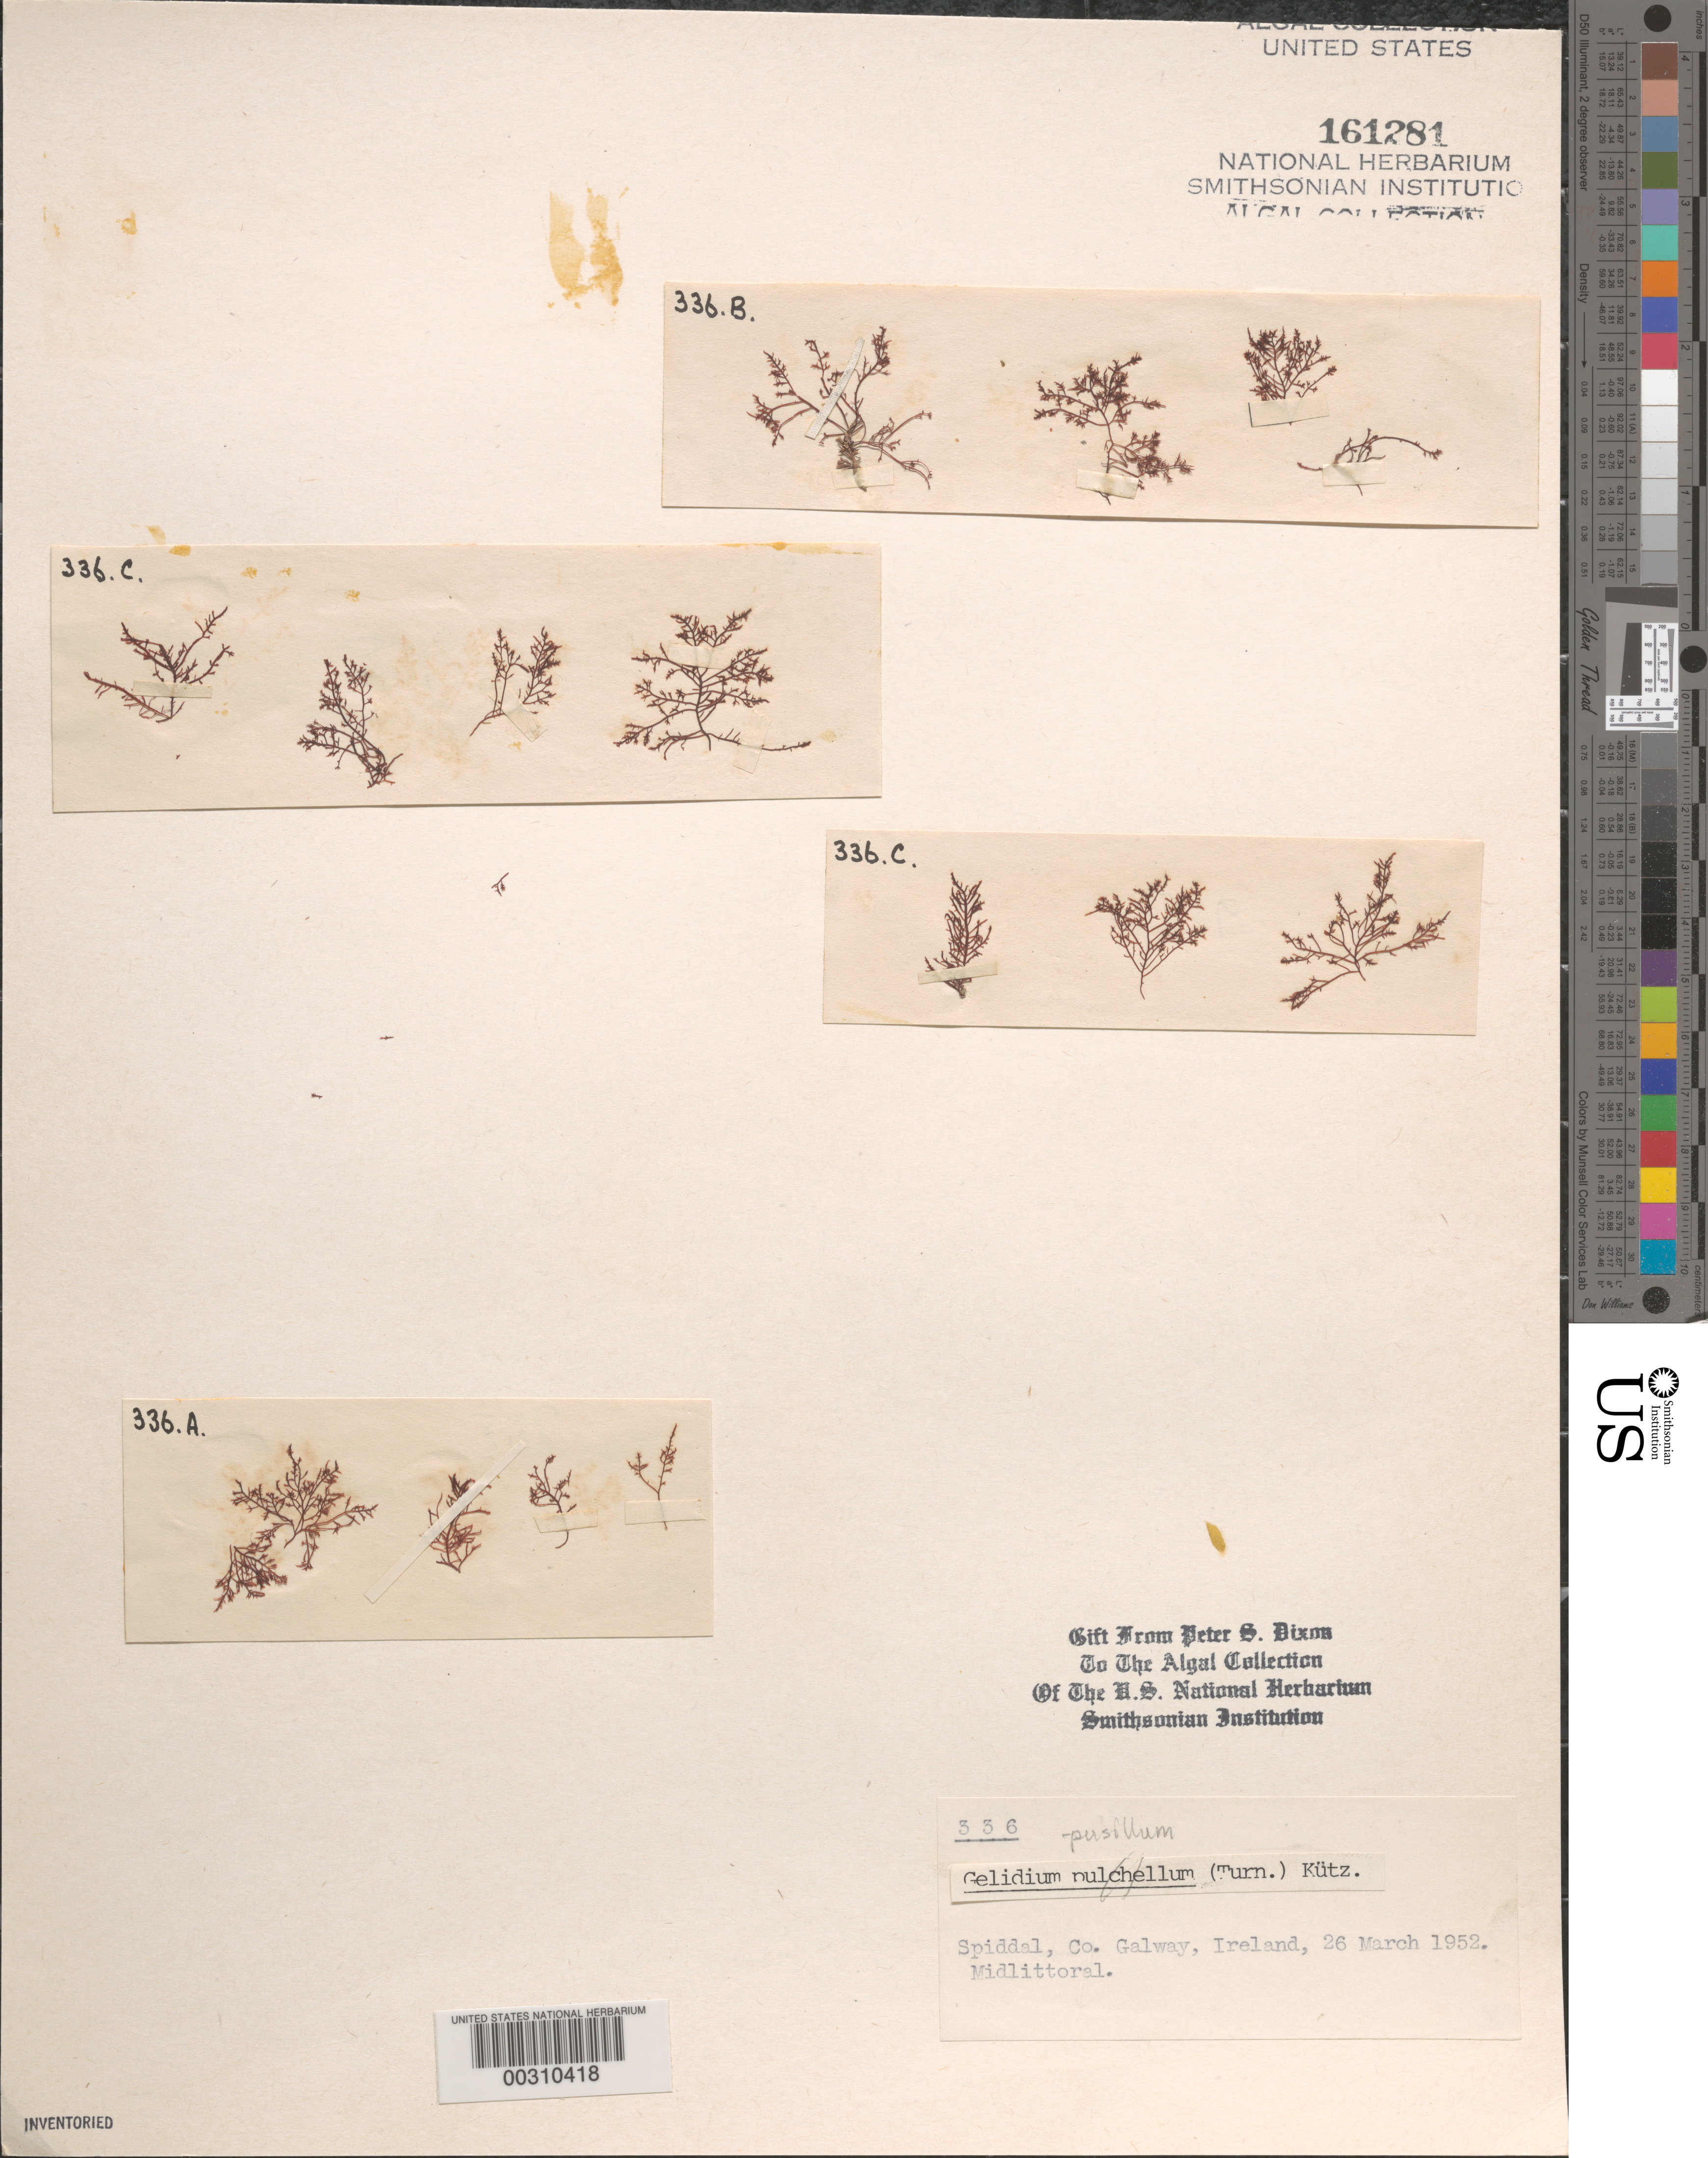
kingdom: Plantae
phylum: Rhodophyta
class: Florideophyceae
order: Gelidiales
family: Gelidiaceae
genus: Gelidium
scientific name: Gelidium pusillum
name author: (Stackh.) Le Jol.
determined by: Dixon, P. S.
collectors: P. S. Dixon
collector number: PSD 336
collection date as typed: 26 Mar 1952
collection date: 1952-03-26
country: Ireland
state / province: Connaught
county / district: Galway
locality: Spiddal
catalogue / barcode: US 161281